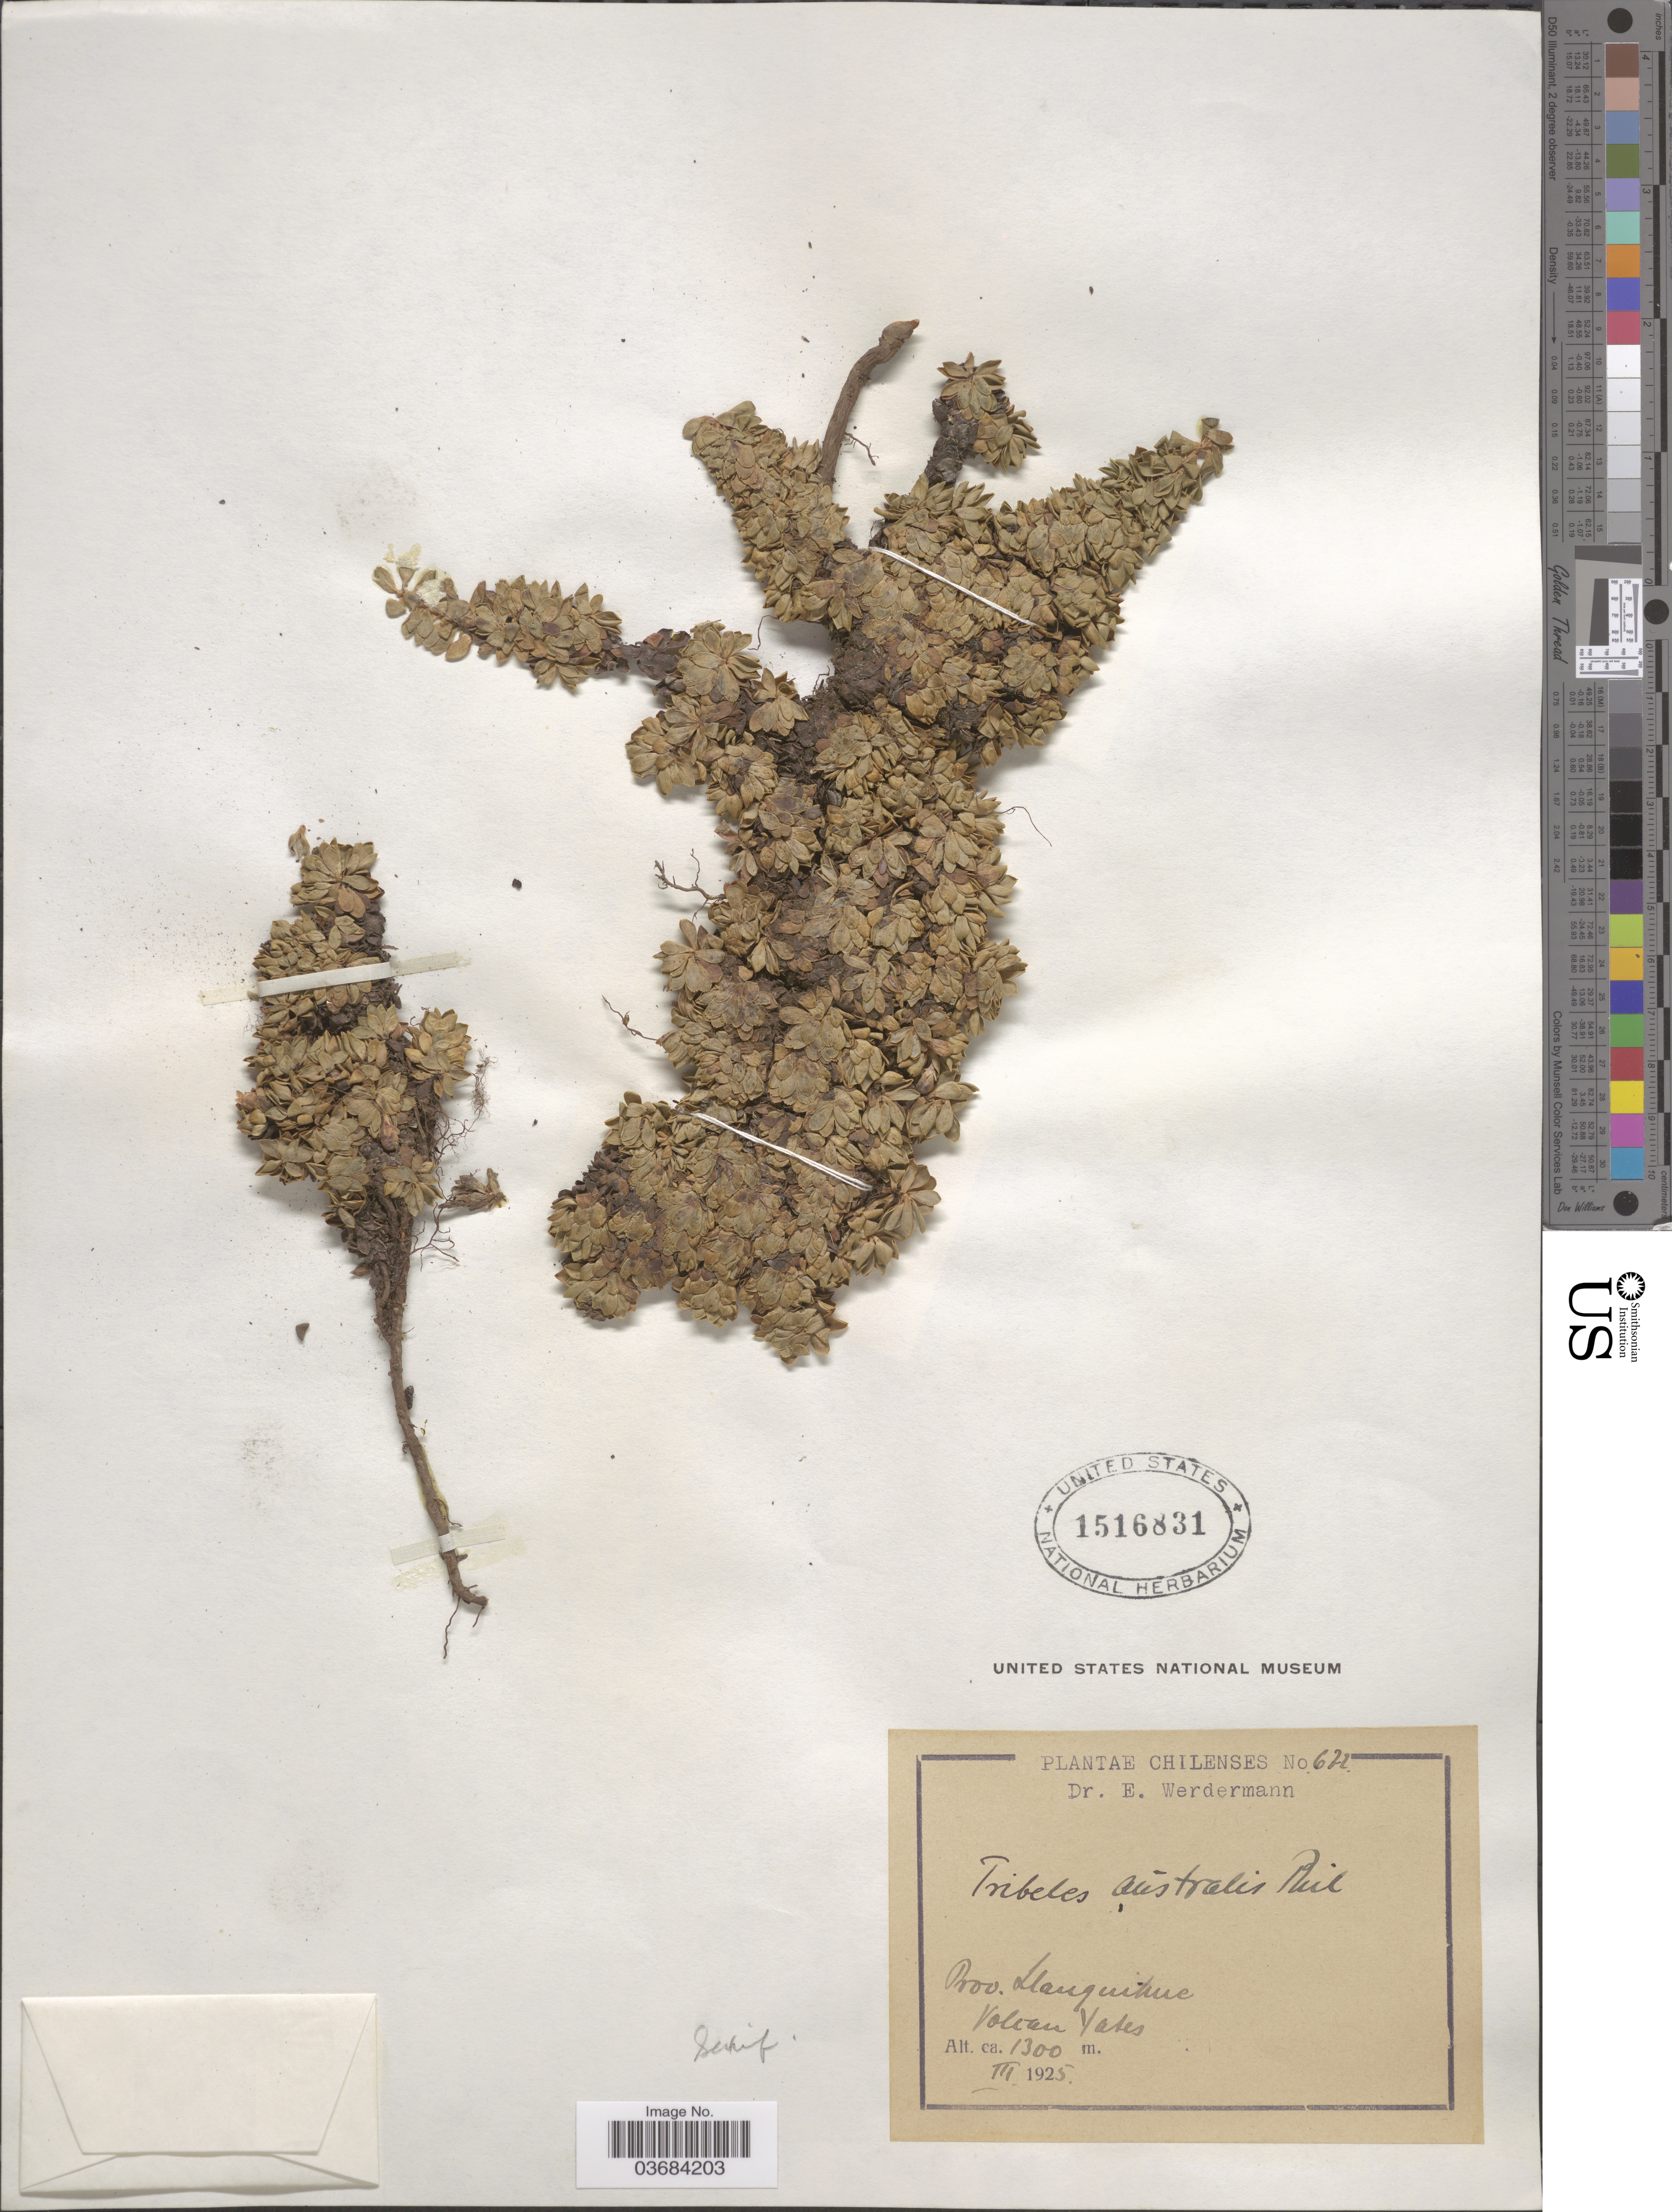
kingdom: Plantae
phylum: Tracheophyta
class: Magnoliopsida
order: Escalloniales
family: Escalloniaceae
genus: Tribeles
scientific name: Tribeles australis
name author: Phil.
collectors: E. Werdermann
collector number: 671*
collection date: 1925-03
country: Chile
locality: Prov. Llanquihuc. Volcan Yates.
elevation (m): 1300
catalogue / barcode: US 1516831